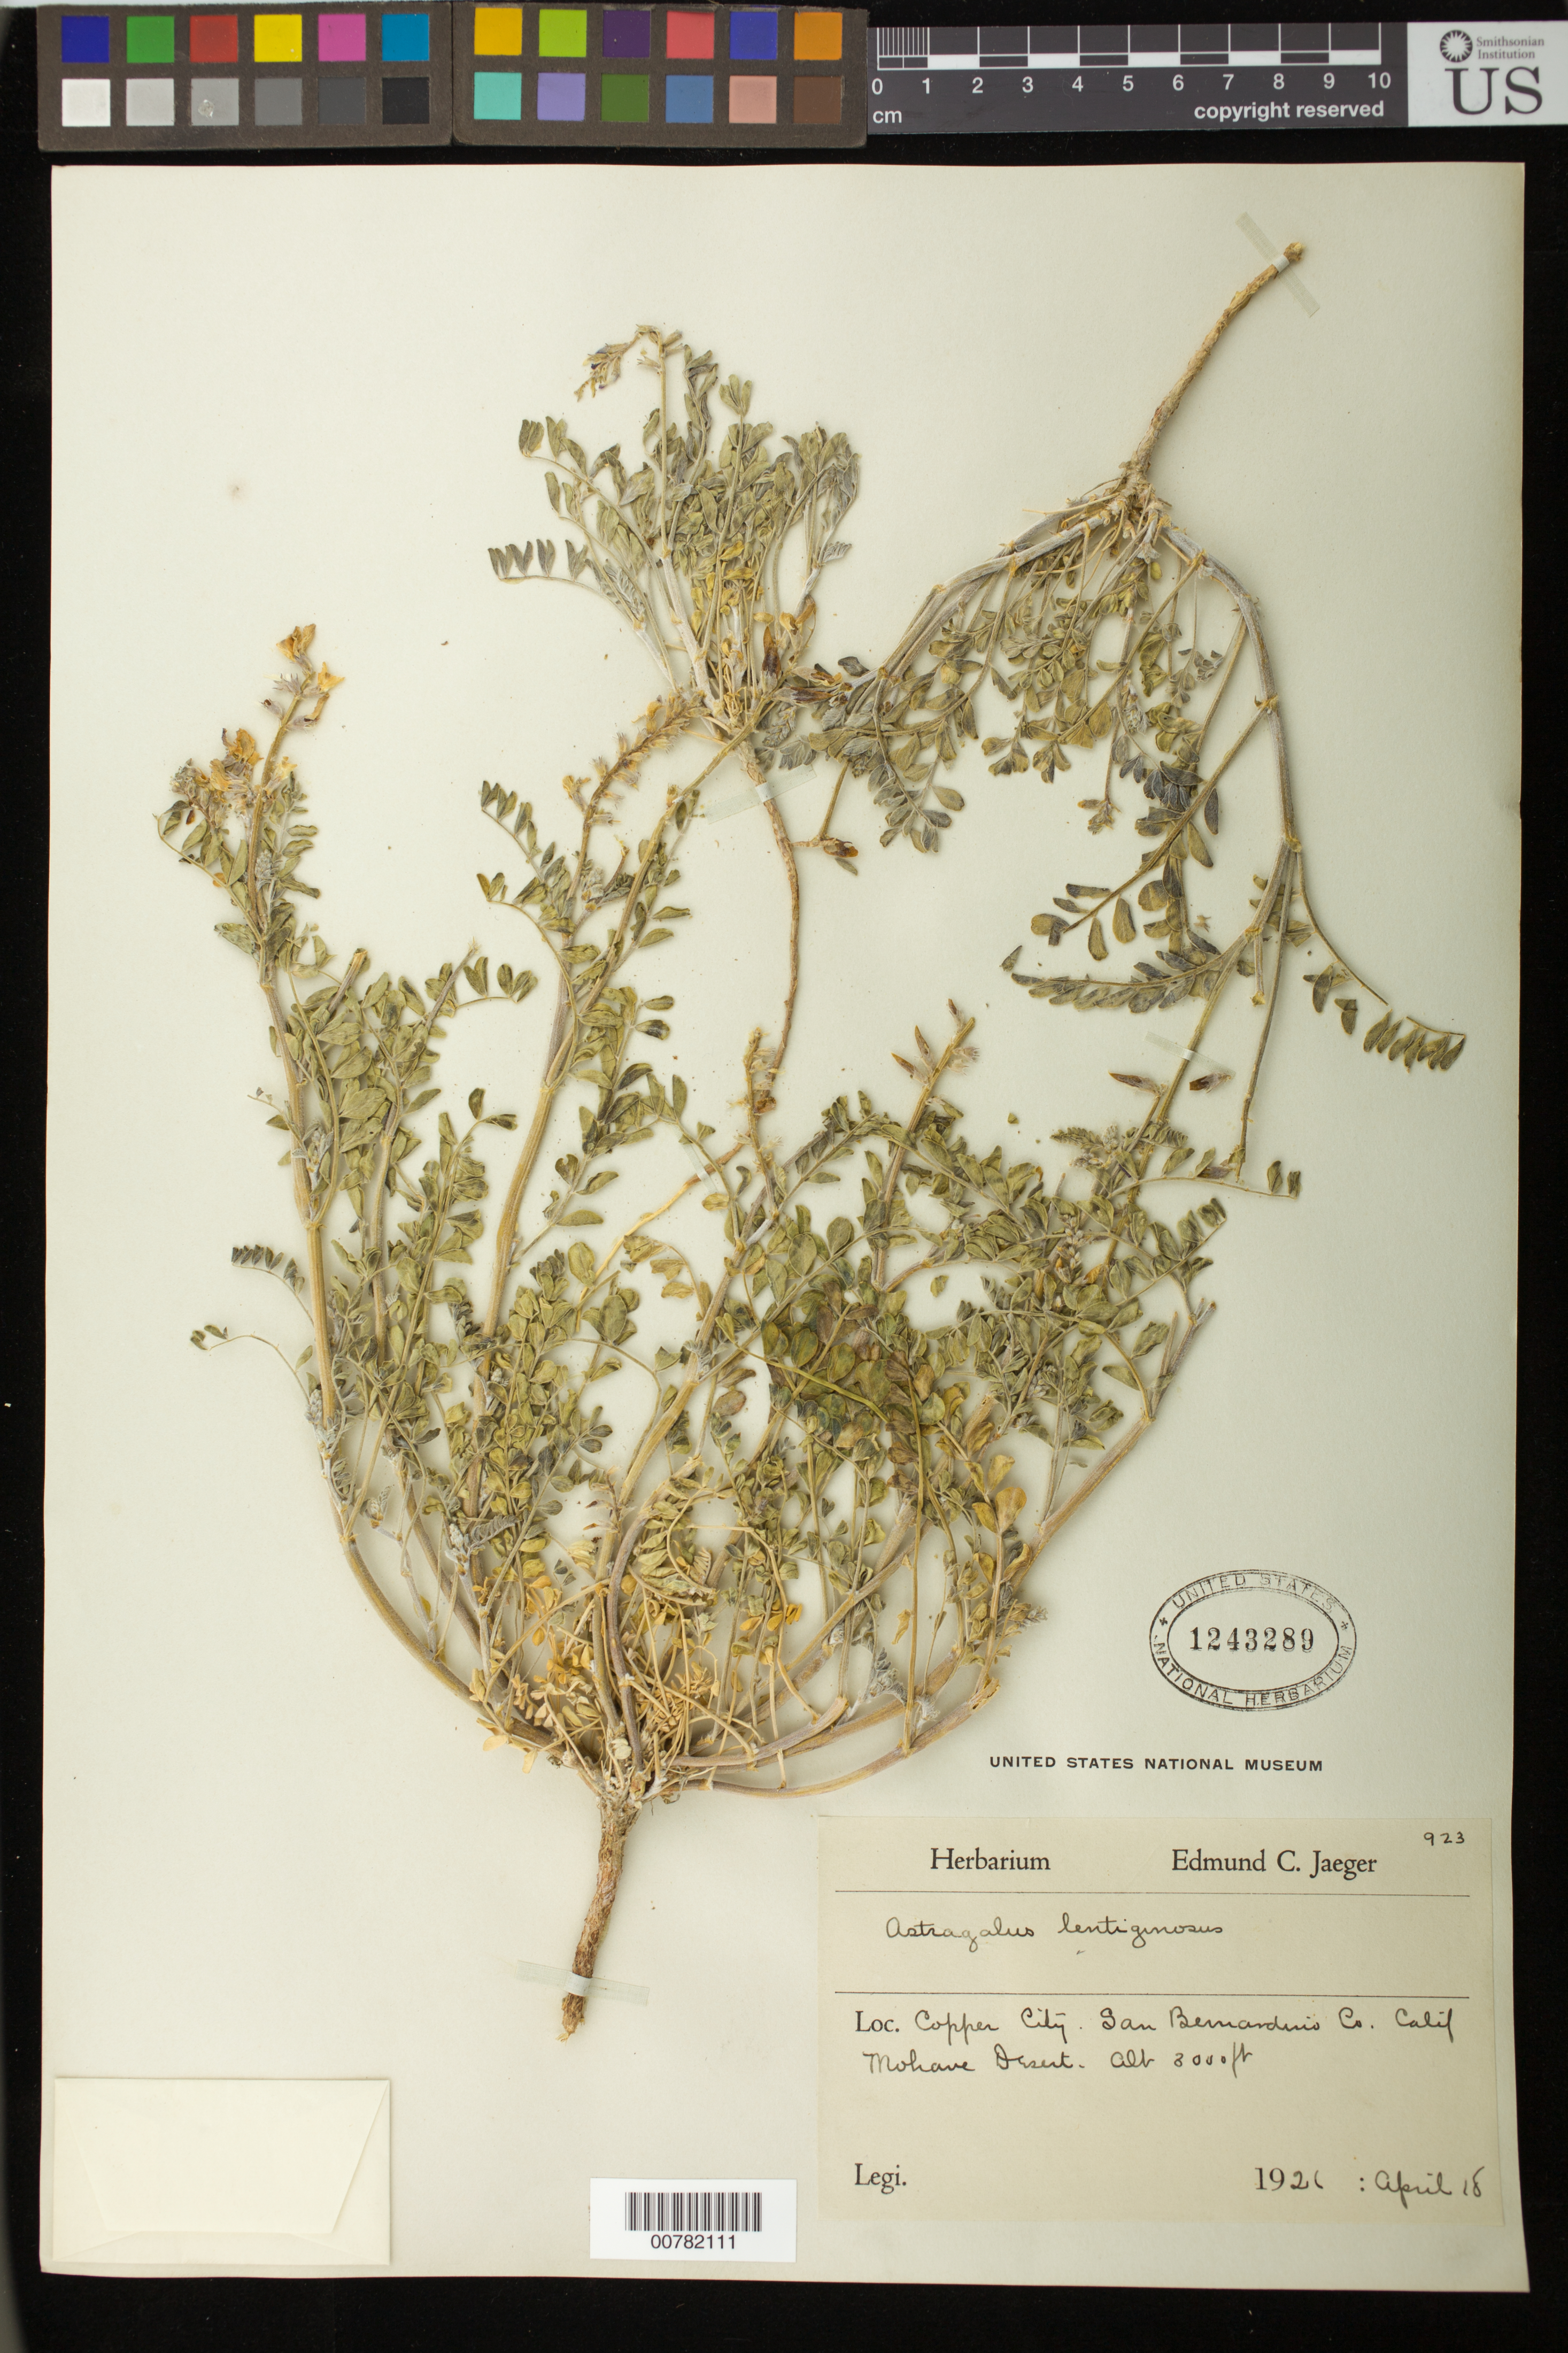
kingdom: Plantae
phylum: Tracheophyta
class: Magnoliopsida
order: Fabales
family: Fabaceae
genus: Astragalus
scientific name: Astragalus lentiginosus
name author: Douglas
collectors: E. Jaeger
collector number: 923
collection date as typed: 18 Apr 1921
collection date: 1921-04-18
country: United States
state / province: California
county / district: Kern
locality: Copper City, San Bernardino Co., Mohave Desert.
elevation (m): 914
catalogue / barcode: US 1243289